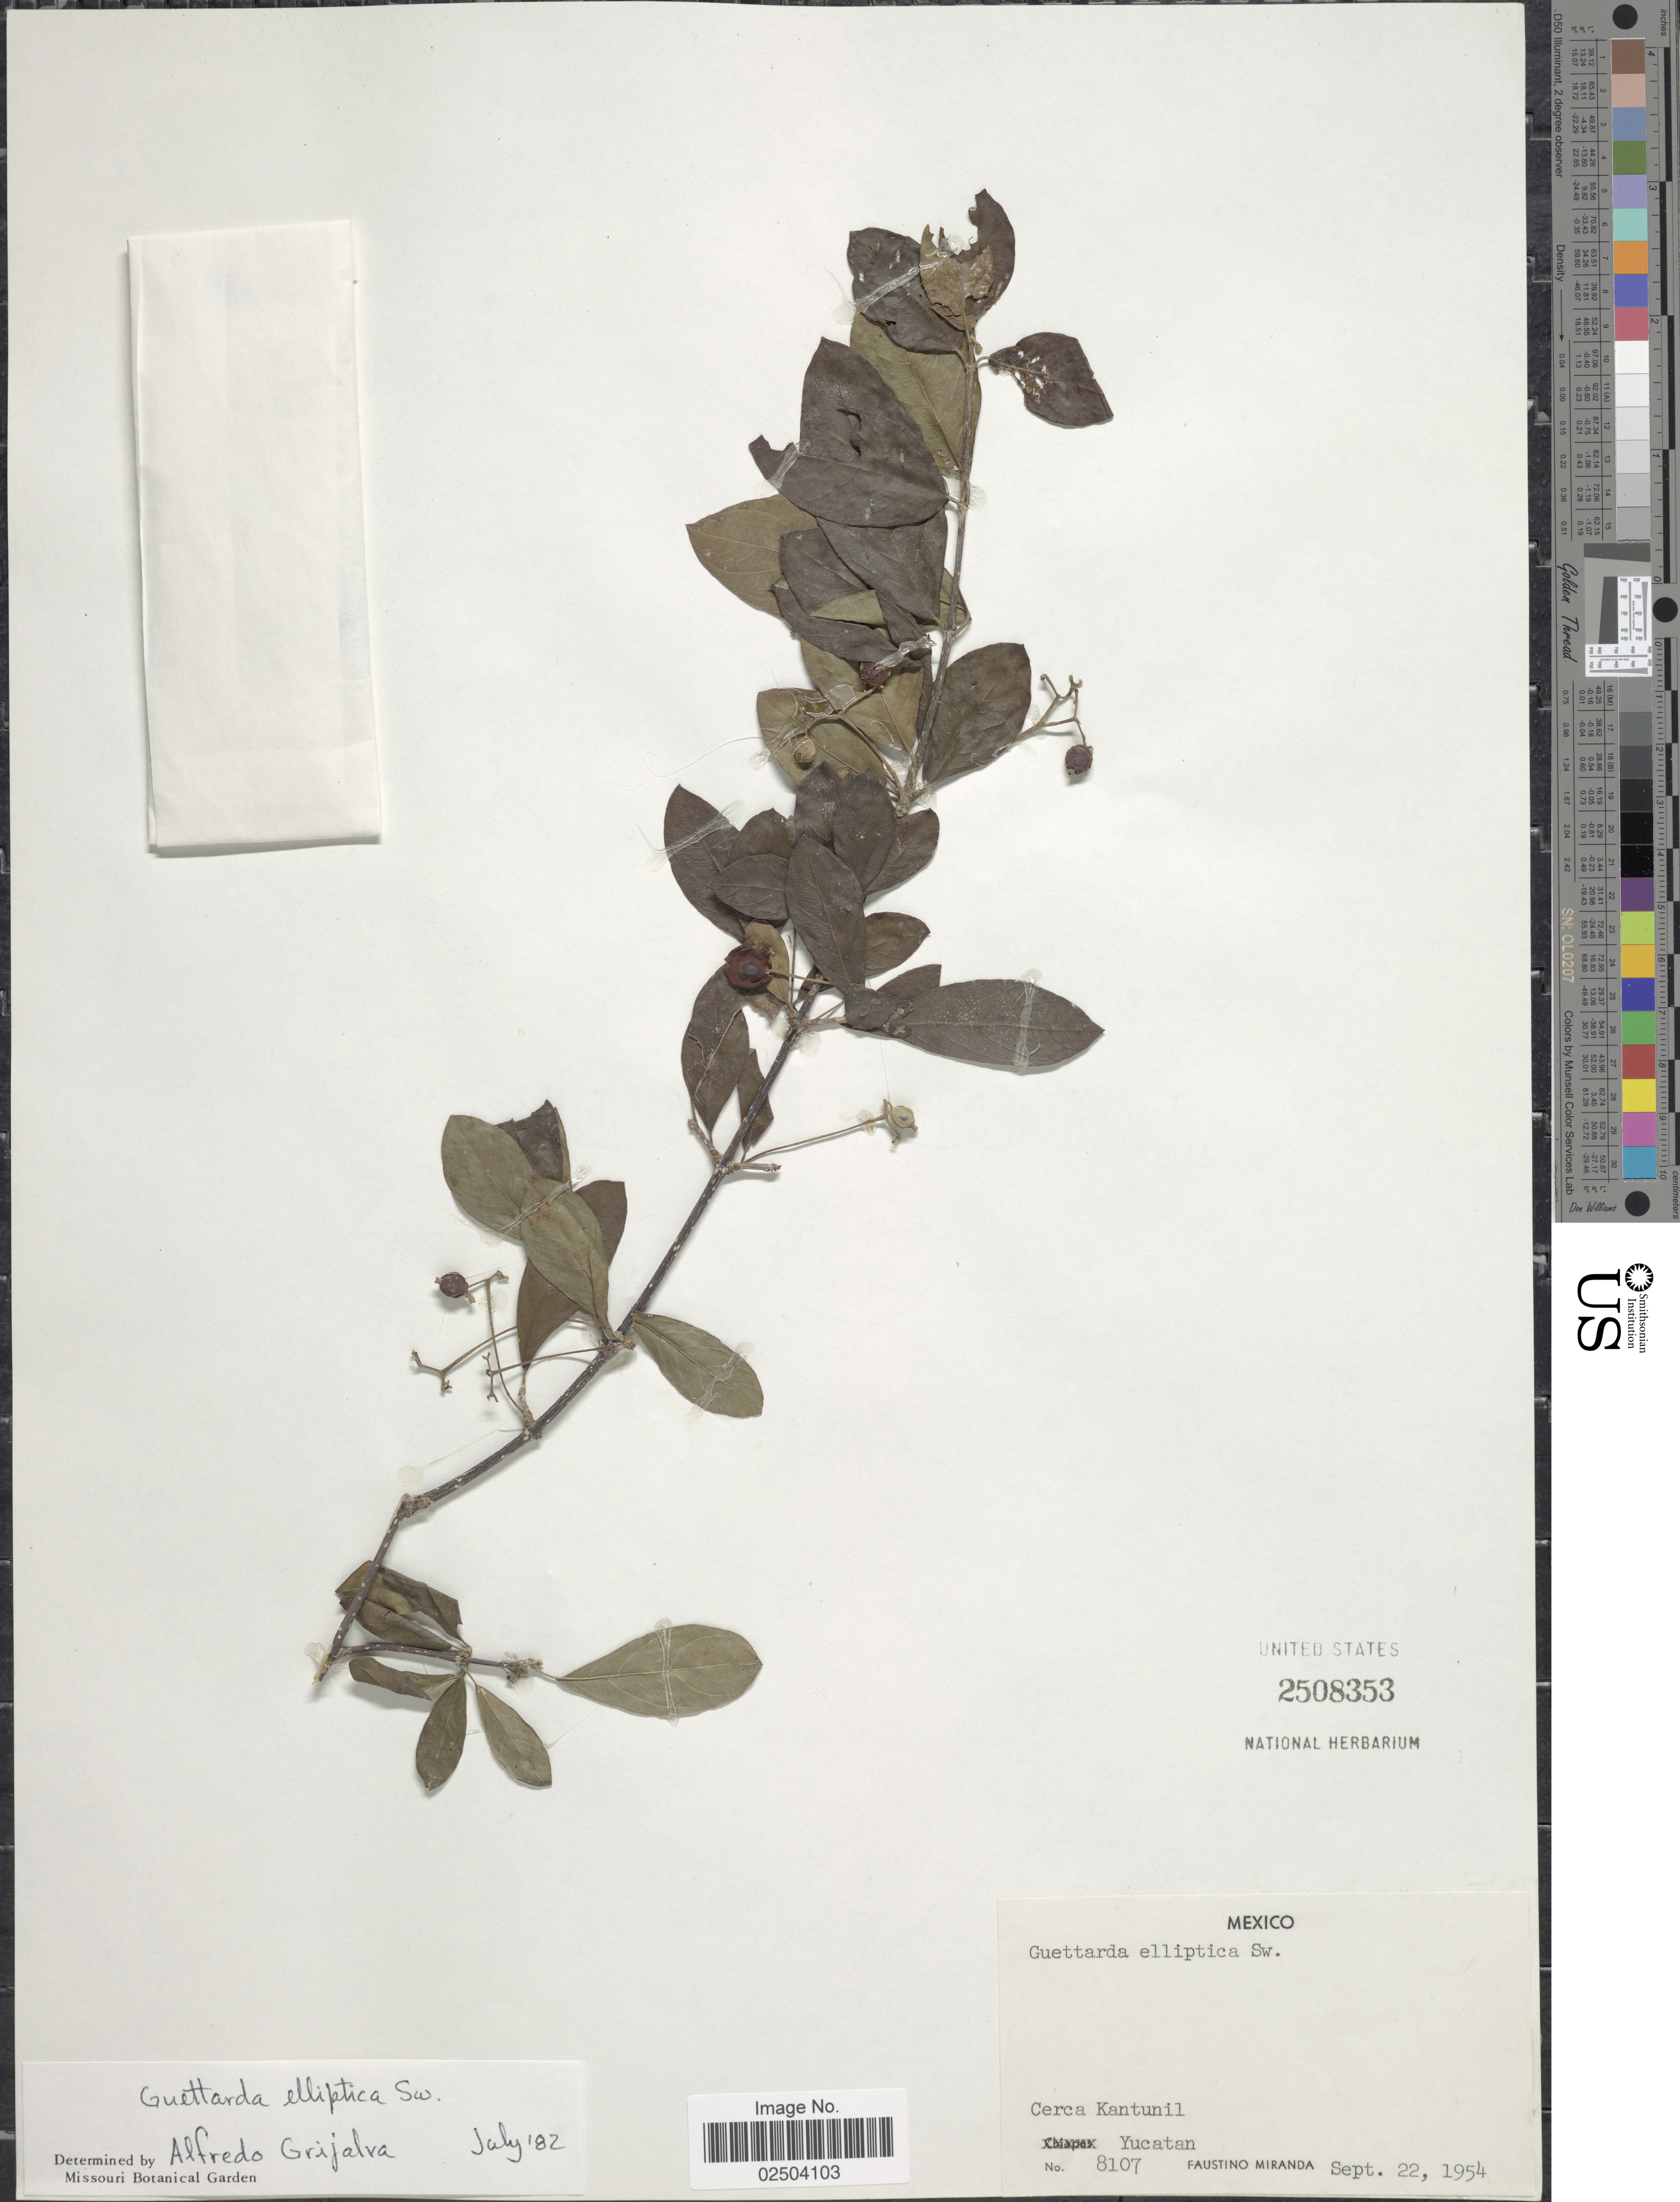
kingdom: Plantae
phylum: Tracheophyta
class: Magnoliopsida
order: Gentianales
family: Rubiaceae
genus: Guettarda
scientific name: Guettarda elliptica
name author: Sw.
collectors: F. Miranda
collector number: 8107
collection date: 1954-09-22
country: Mexico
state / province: Yucatán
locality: Cerca Kantunil.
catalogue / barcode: US 2508353